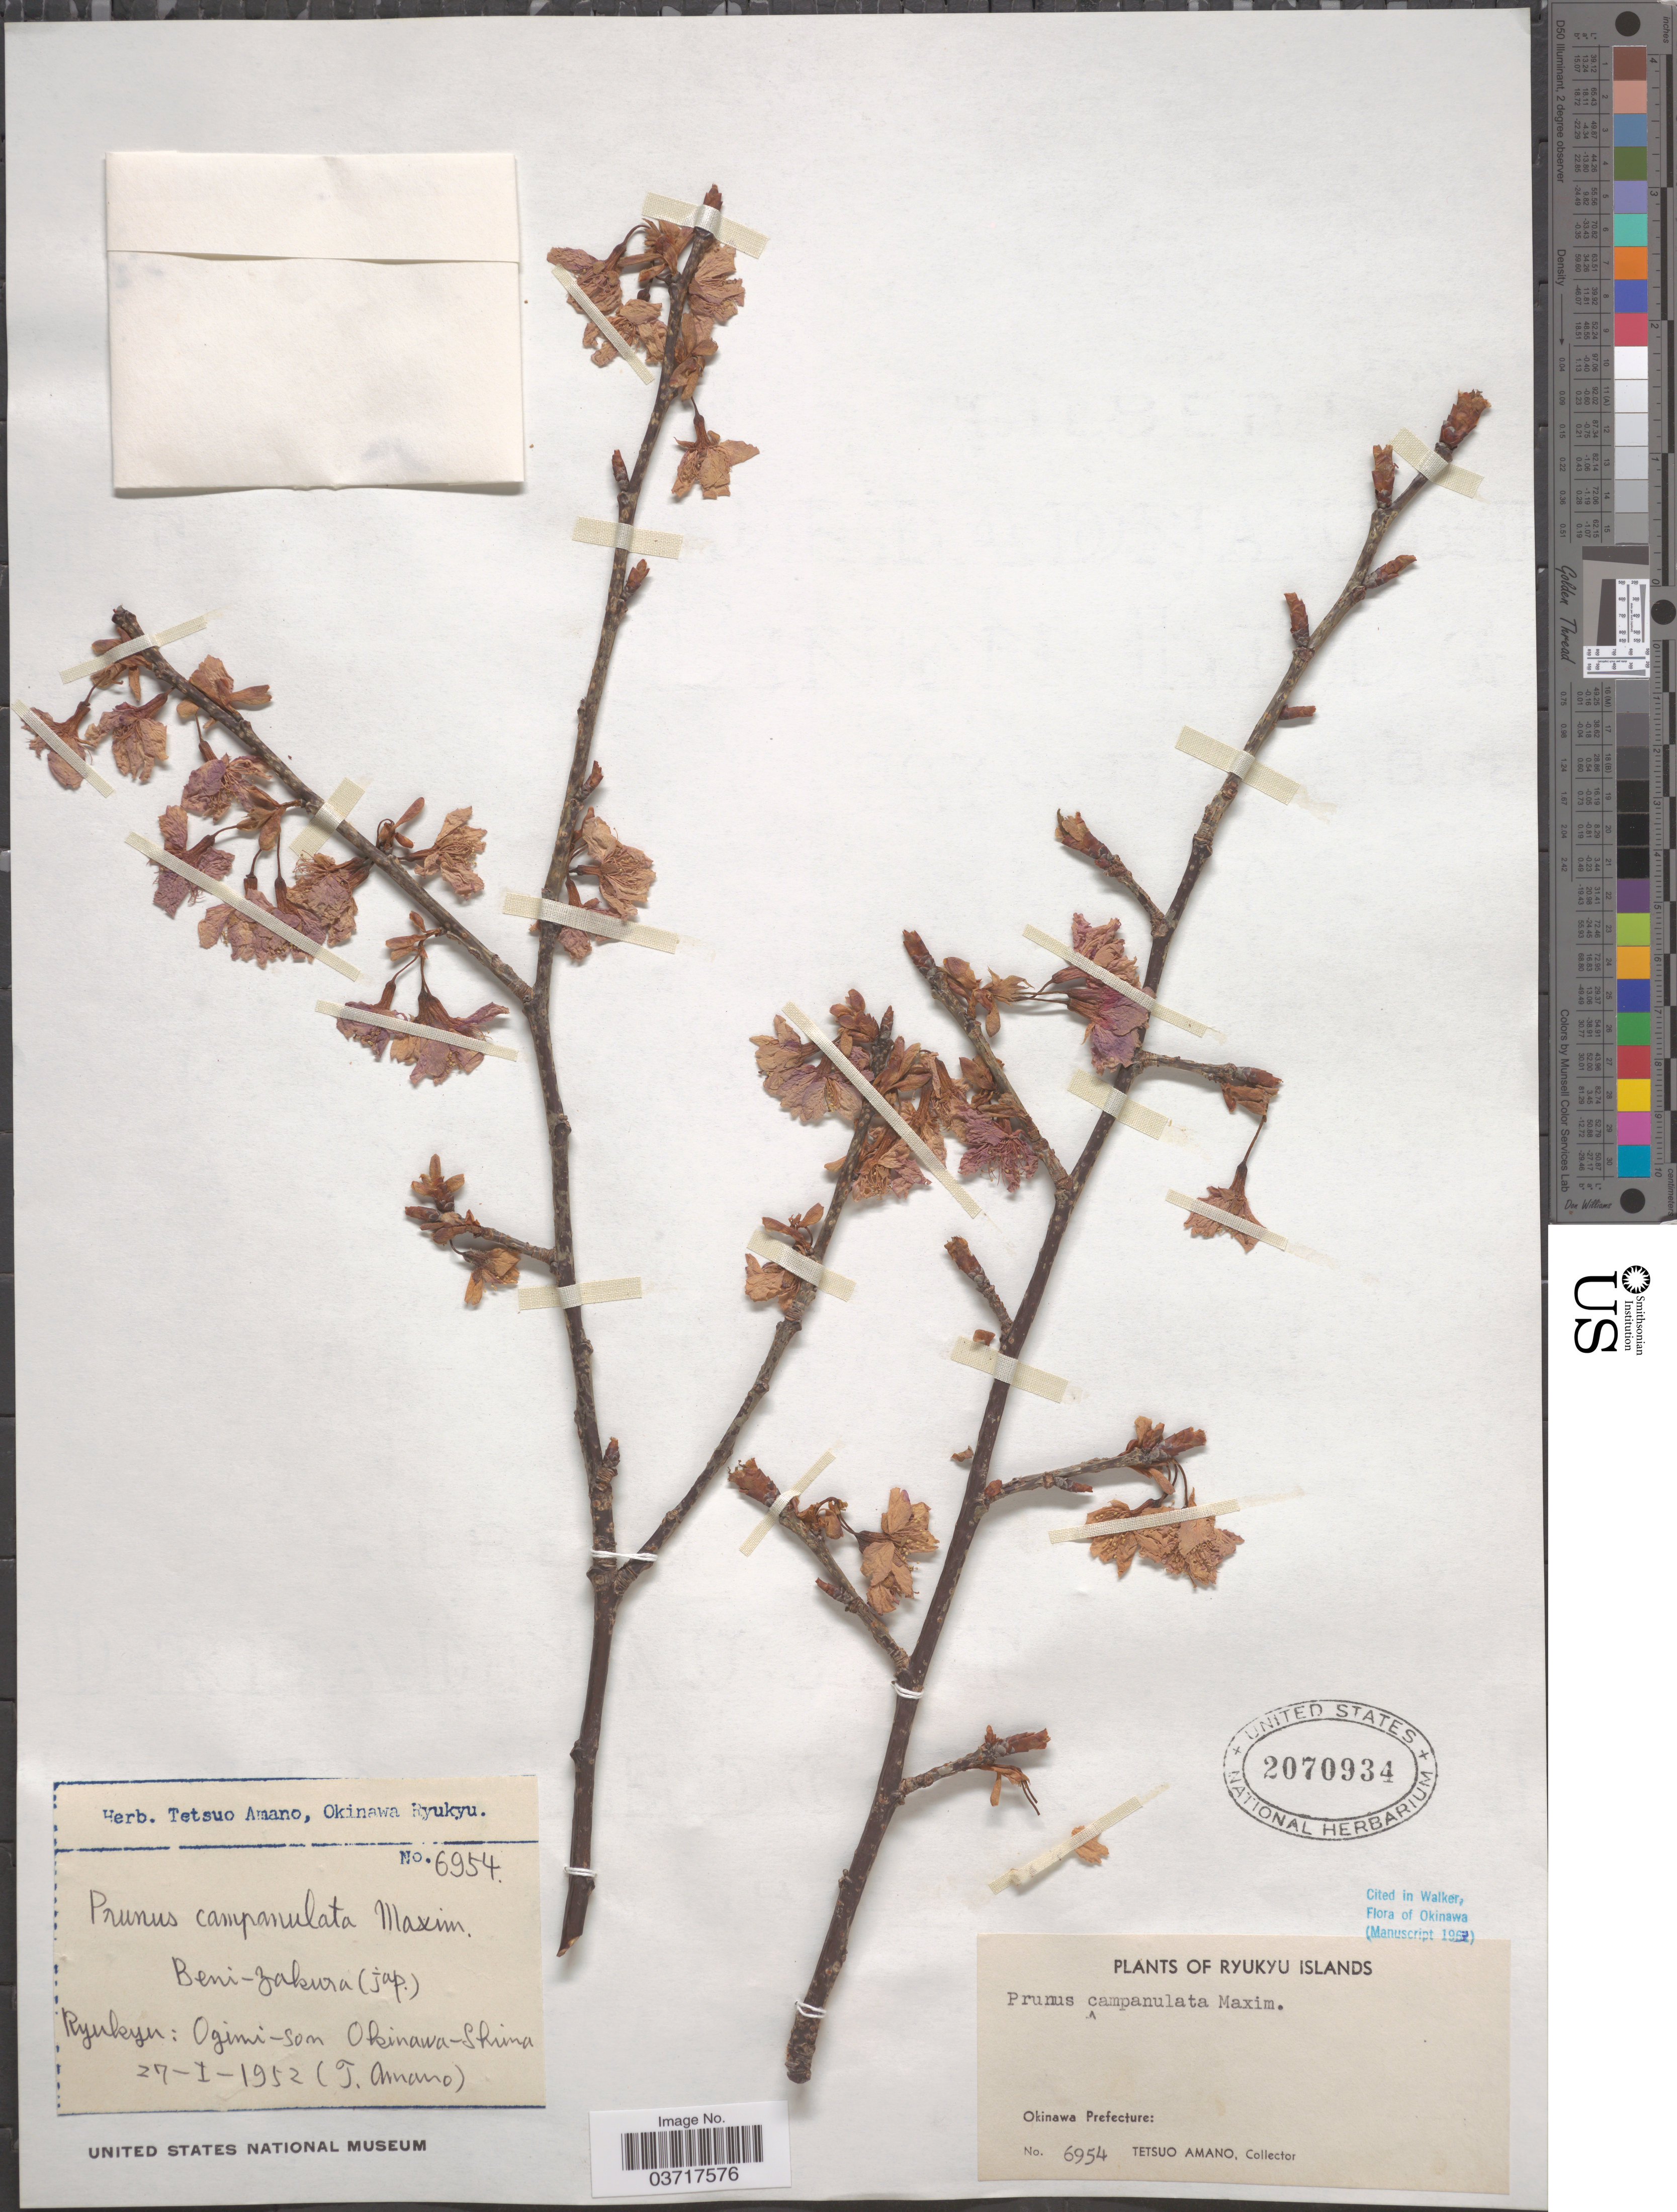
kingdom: Plantae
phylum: Tracheophyta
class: Magnoliopsida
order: Rosales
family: Rosaceae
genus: Prunus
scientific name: Prunus campanulata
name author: Maxim.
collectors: T. Amano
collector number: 6954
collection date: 1952-01-27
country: Japan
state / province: Okinawa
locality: Ryukyu Island. Okinawa Prefecture. Ryukyu: Ogimi-som. Okinawa-Shima.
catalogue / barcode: US 2070934